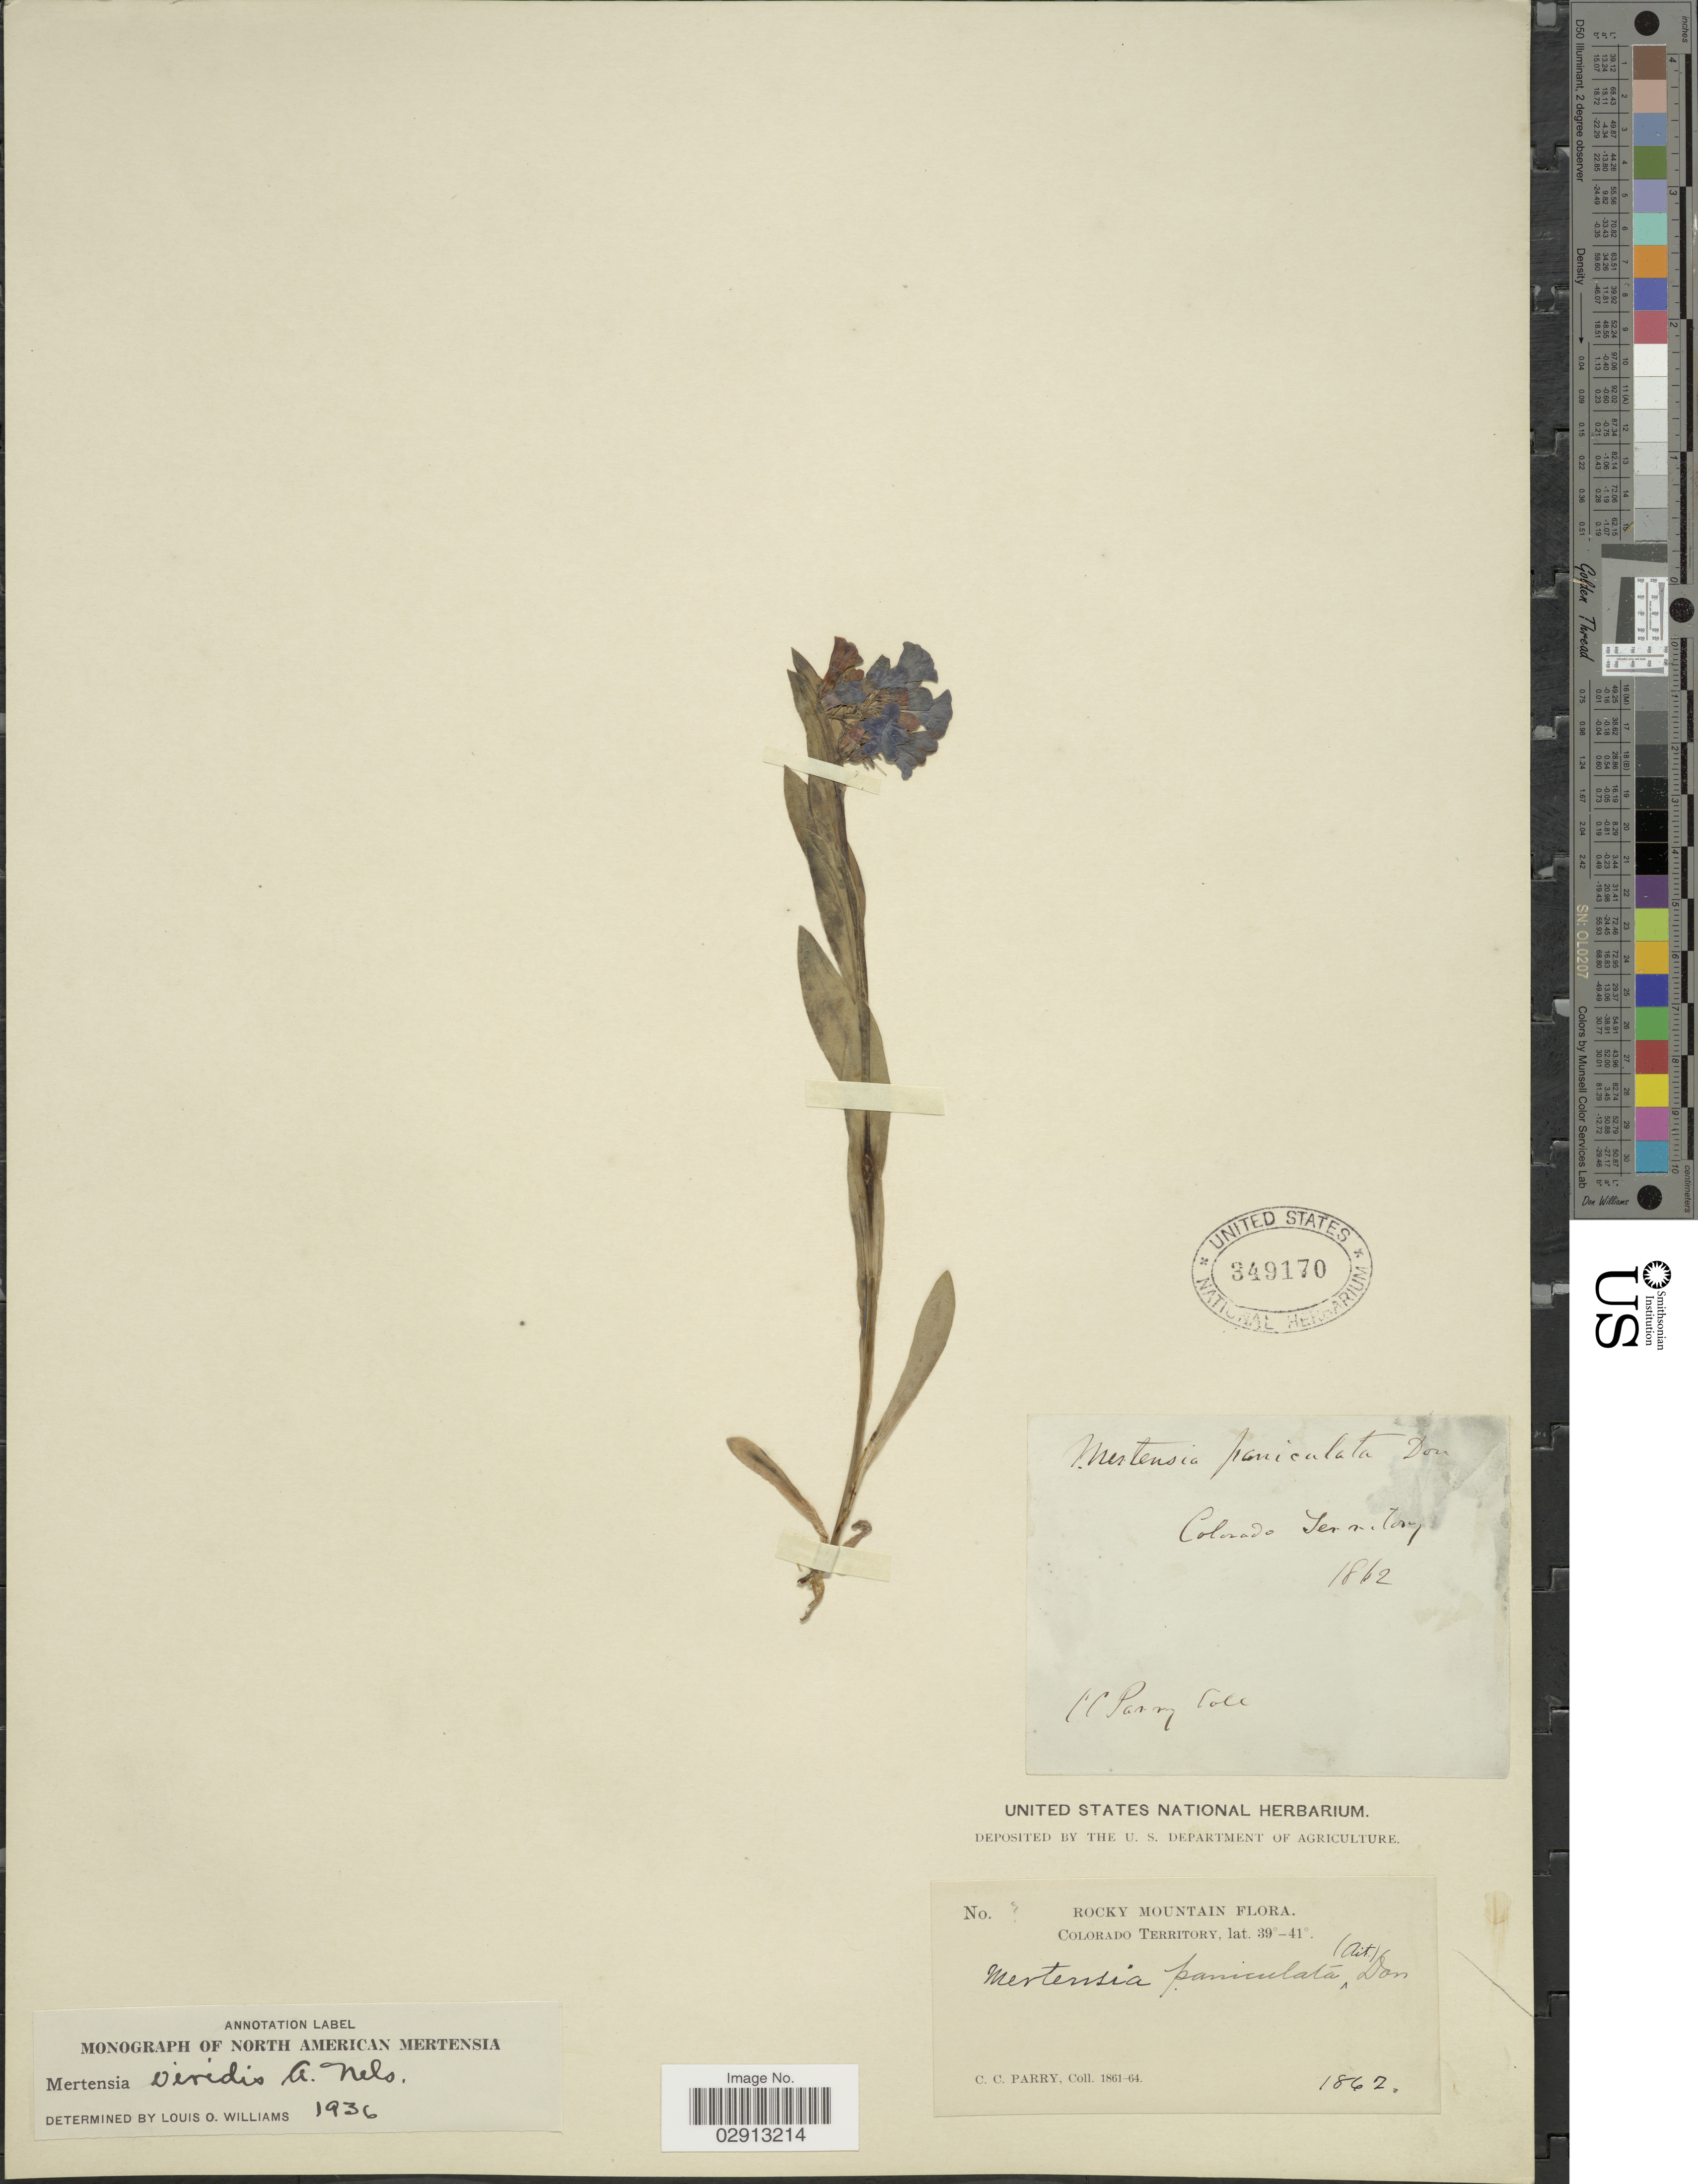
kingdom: Plantae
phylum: Tracheophyta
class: Magnoliopsida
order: Boraginales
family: Boraginaceae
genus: Mertensia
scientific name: Mertensia viridis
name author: (A. Nelson) A. Nelson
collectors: C. C. Parry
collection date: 1862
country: United States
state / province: Colorado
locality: Rocky Mountain. Colorado Territory.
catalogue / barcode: US 349170